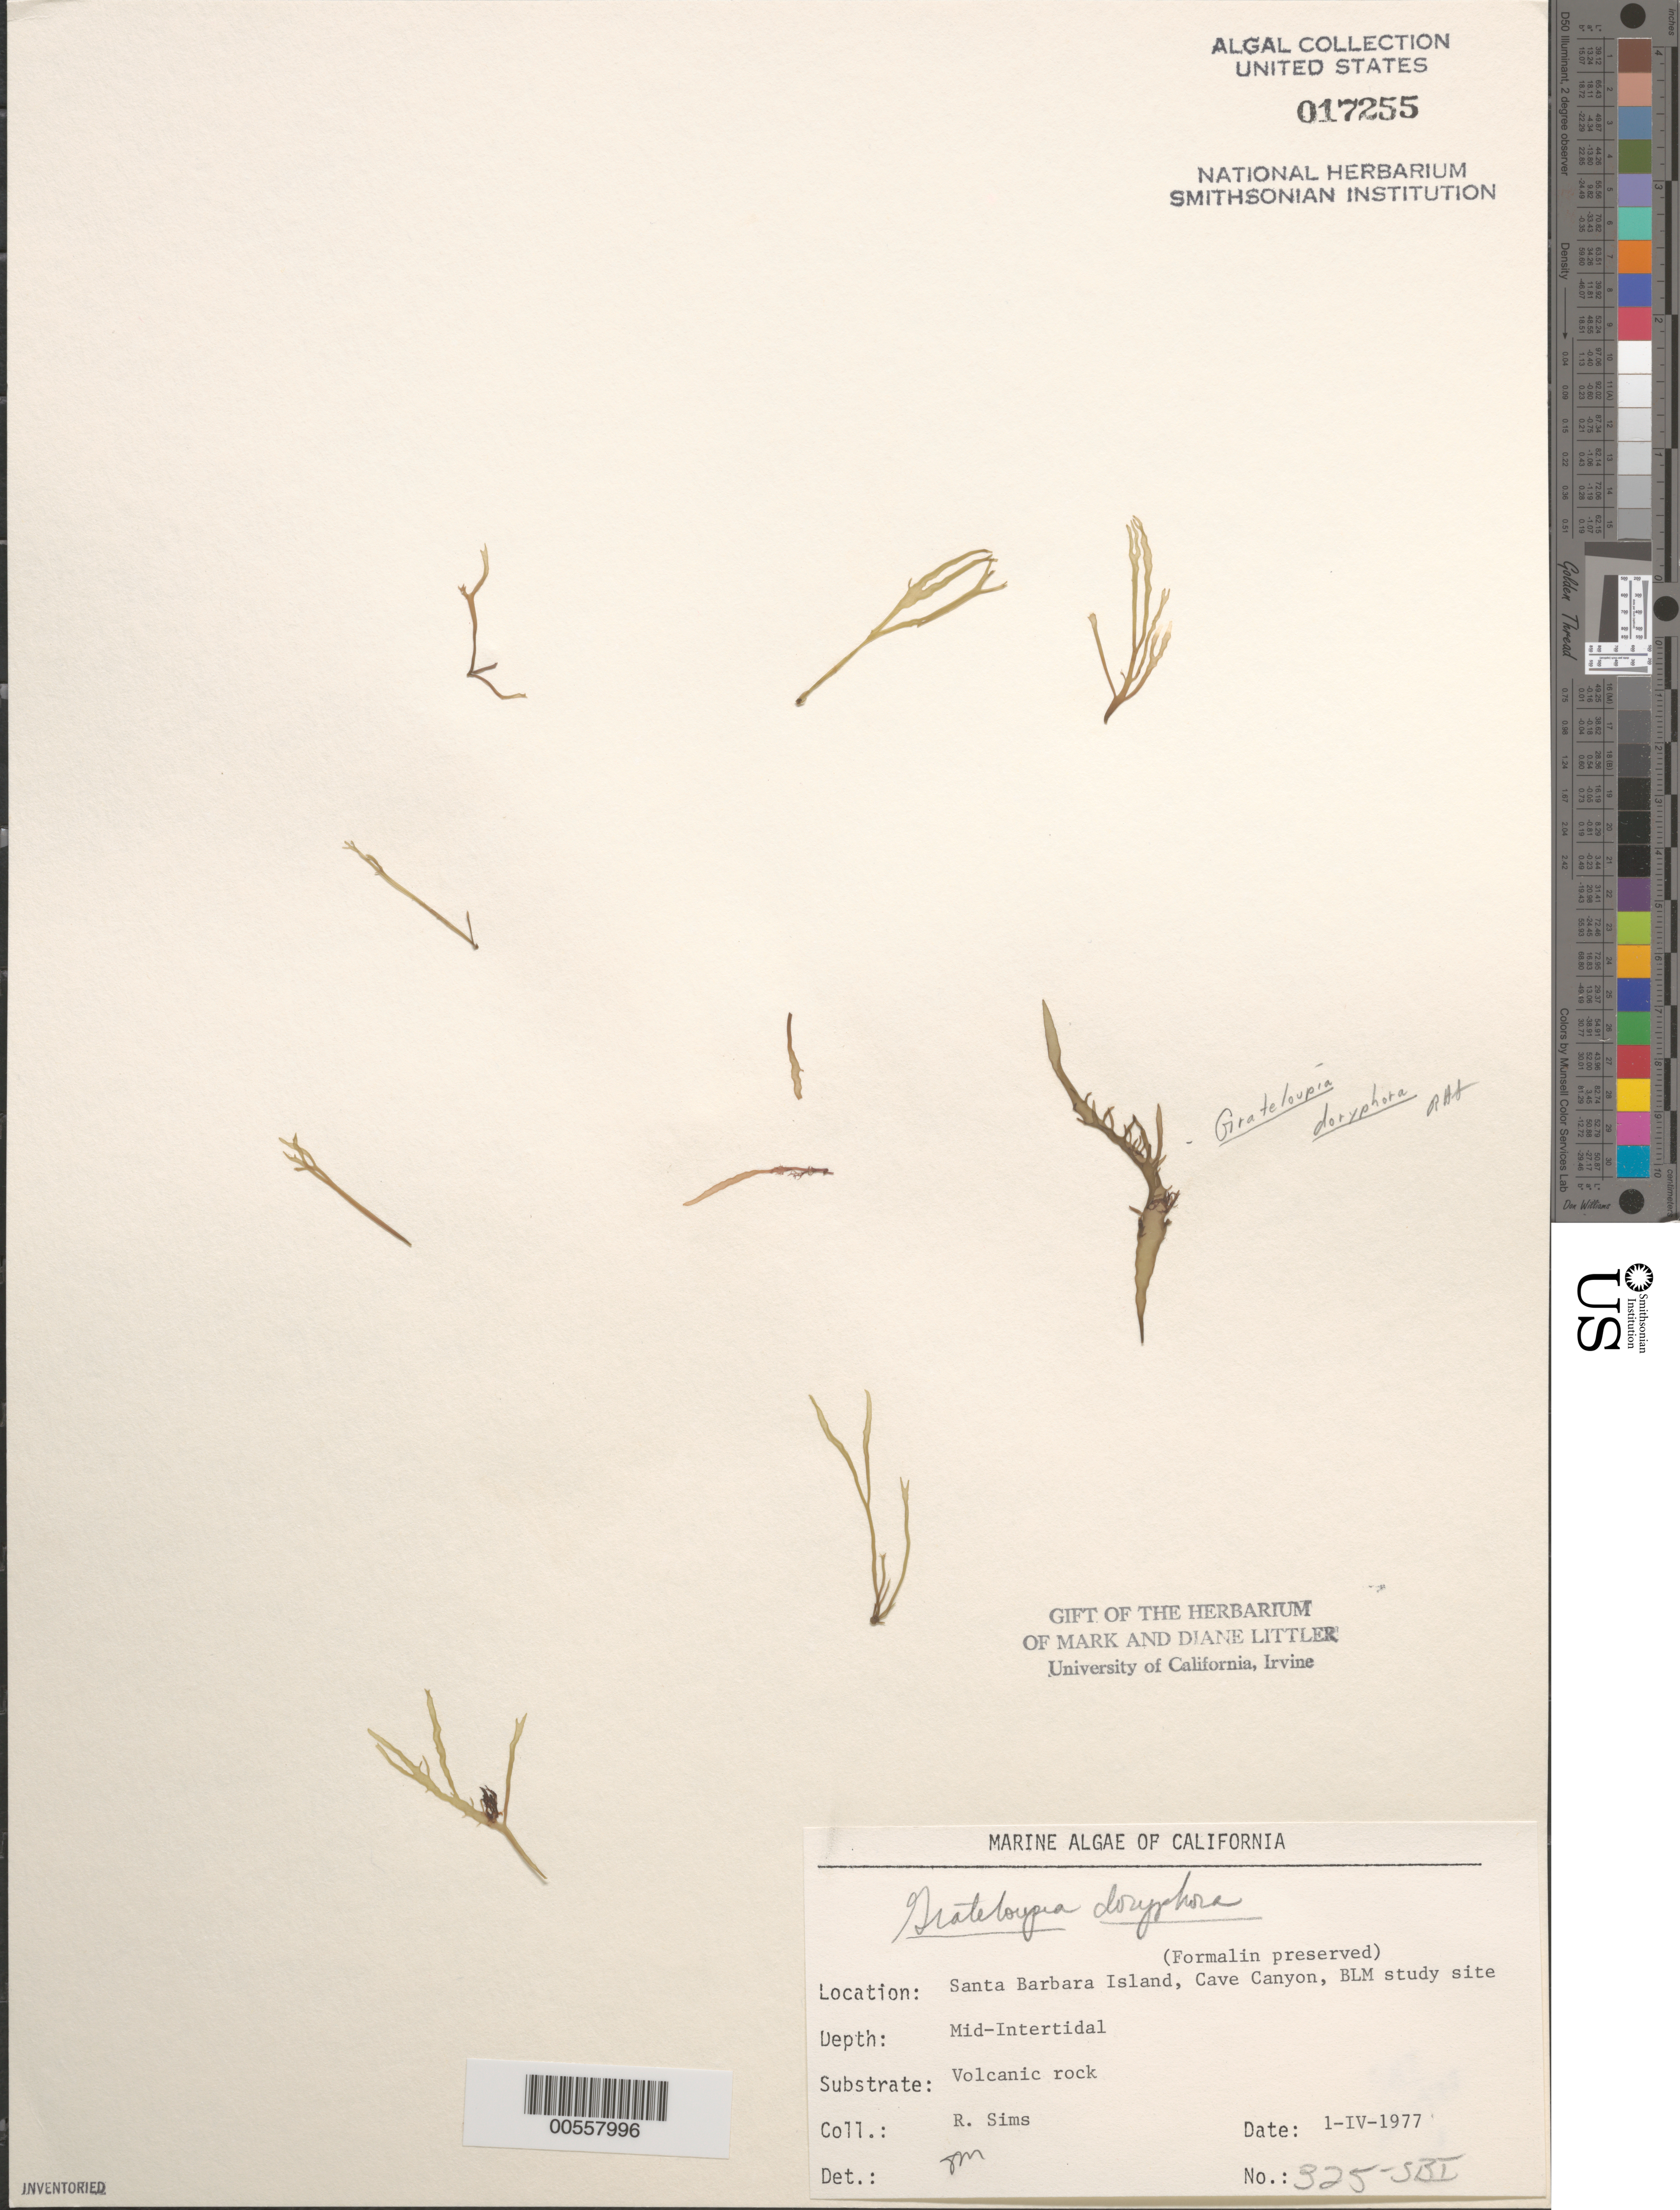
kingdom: Plantae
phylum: Rhodophyta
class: Florideophyceae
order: Halymeniales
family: Halymeniaceae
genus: Grateloupia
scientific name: Grateloupia doryphora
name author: (Mont.) Howe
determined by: Murray, S. N.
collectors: R. H. Sims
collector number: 325-sbi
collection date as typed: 01 Apr 1977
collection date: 1977-04-01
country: United States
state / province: California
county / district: Santa Barbara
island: Santa Barbara Island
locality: Cave Canyon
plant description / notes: BLM-SOCALBIGHT Rocky Intertidal Survey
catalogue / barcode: US 17255